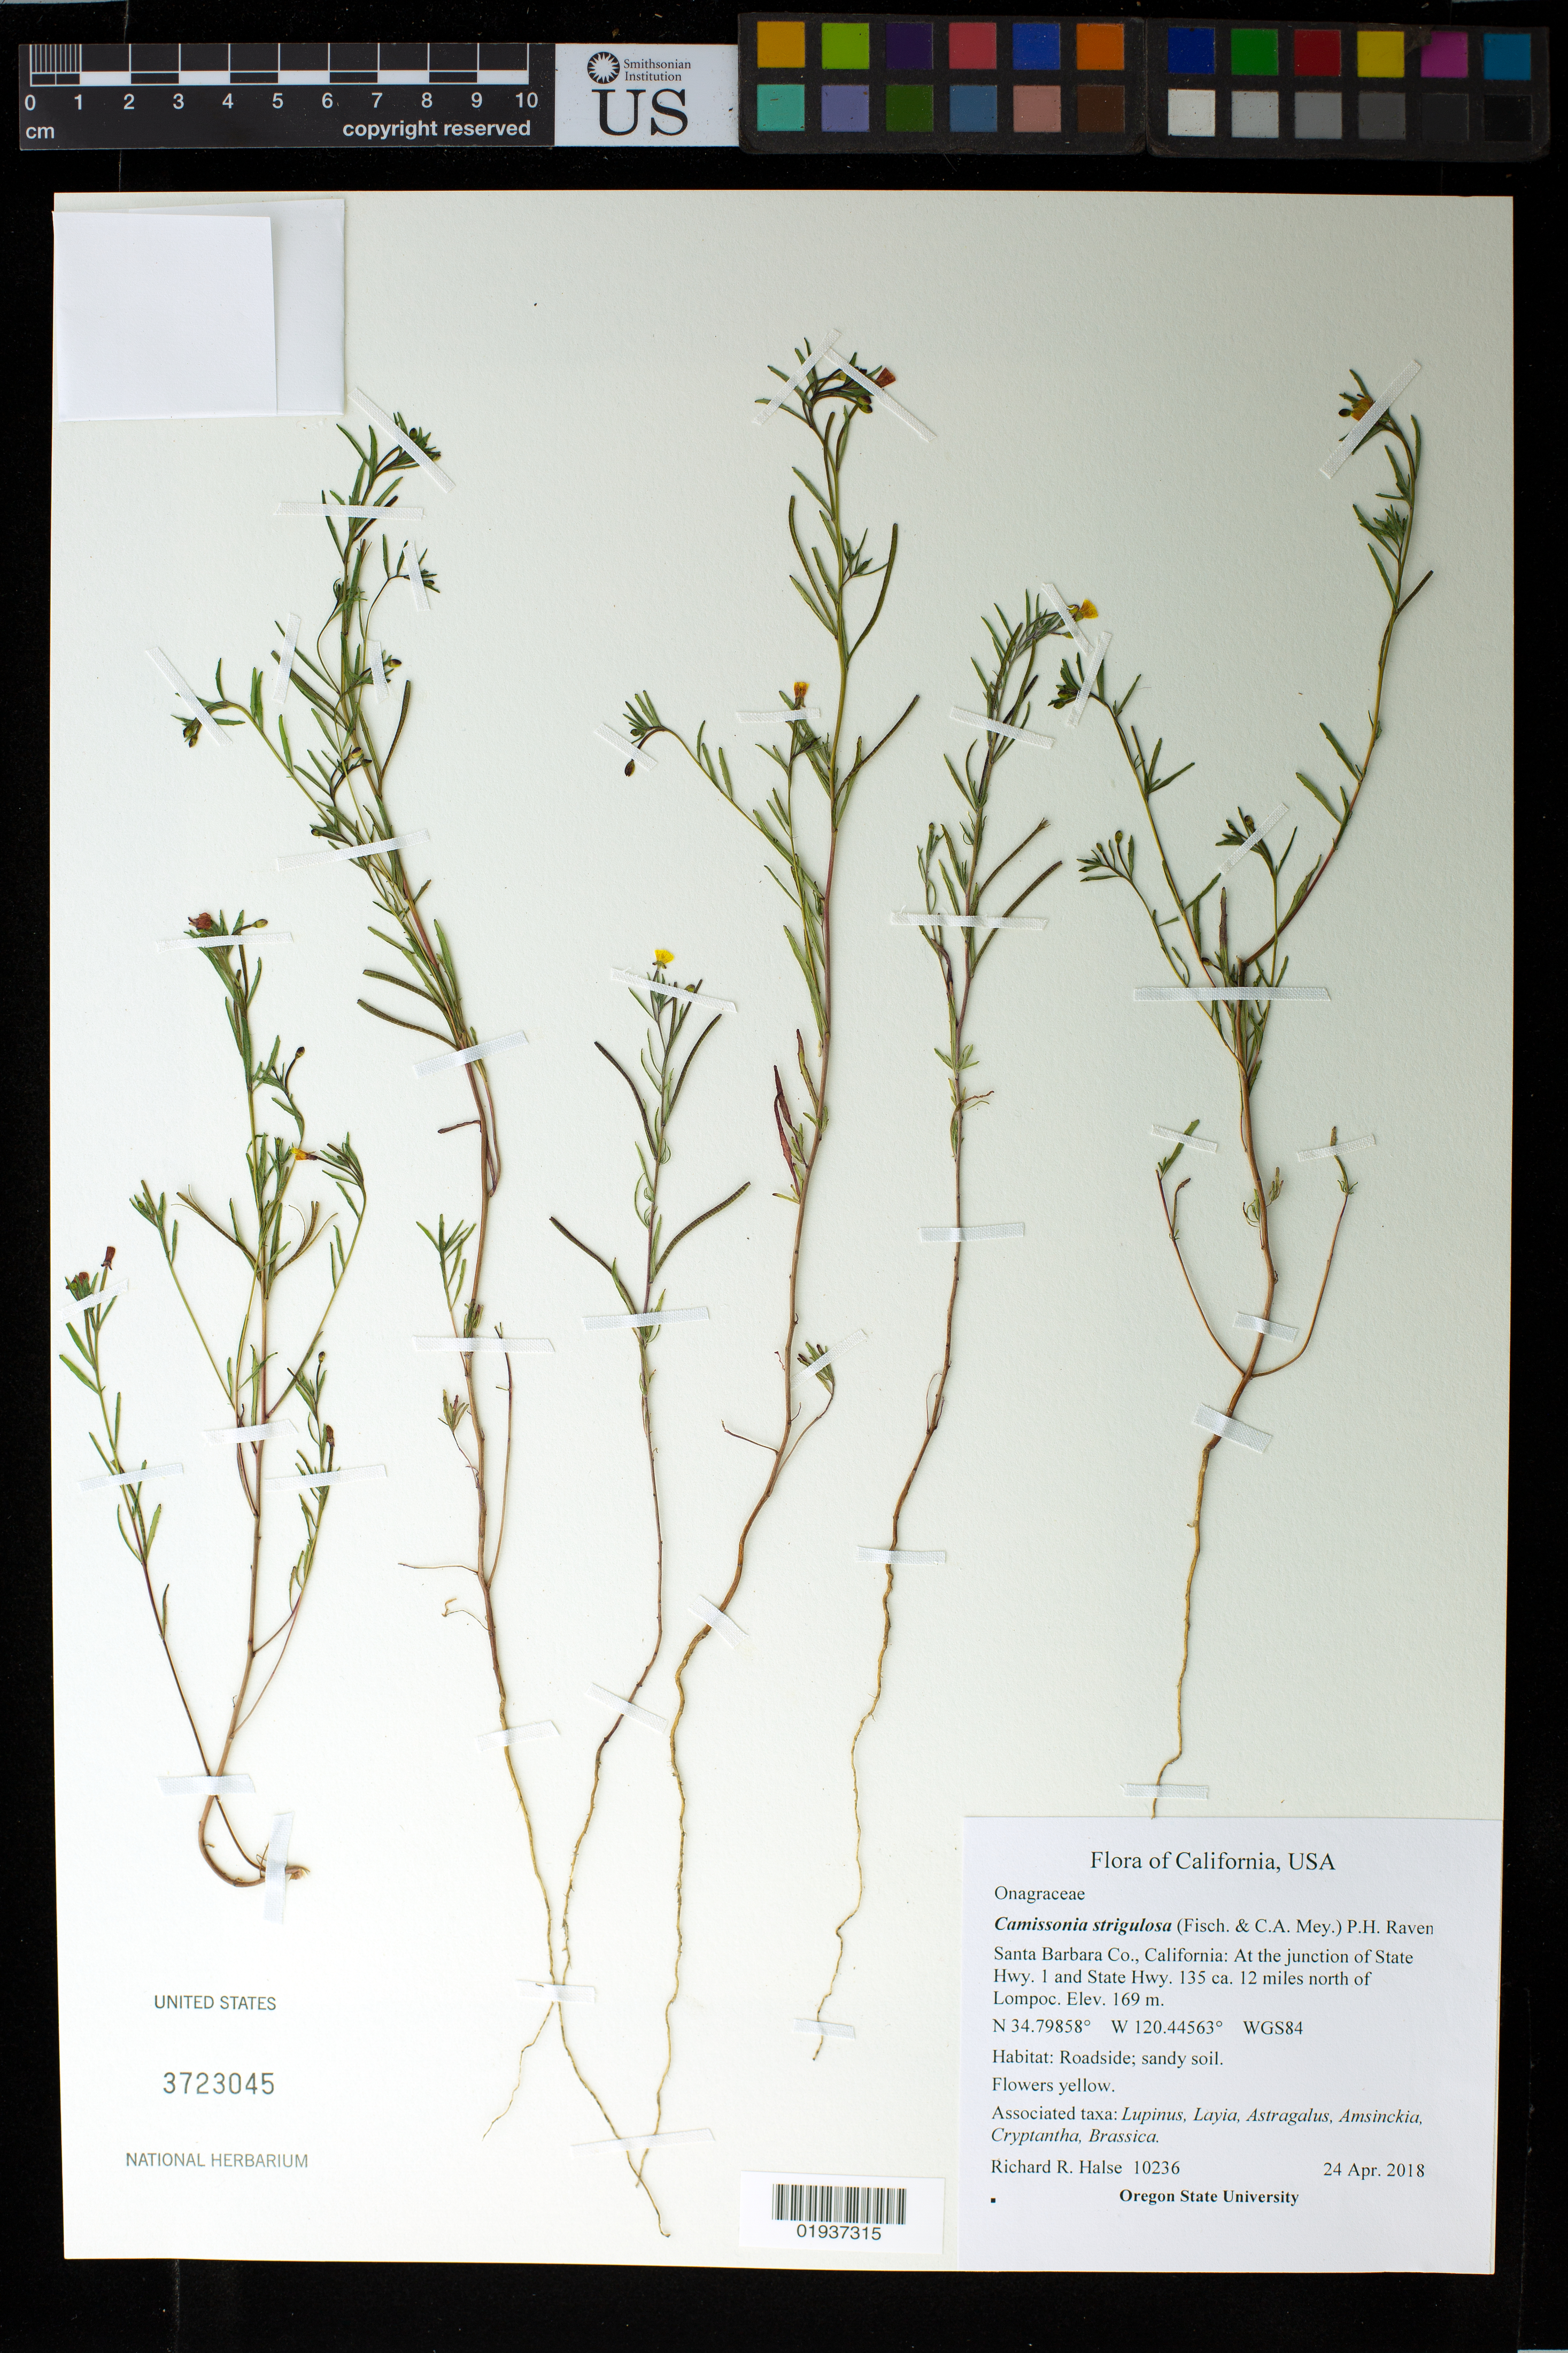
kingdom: Plantae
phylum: Tracheophyta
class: Magnoliopsida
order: Myrtales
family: Onagraceae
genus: Camissonia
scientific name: Camissonia strigulosa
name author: (Fisch. & C.A. Mey.) P.H. Raven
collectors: R. Halse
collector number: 10236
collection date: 2018-04-24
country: United States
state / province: California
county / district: Santa Barbara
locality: At the junction of State Hwy. 1 and State Hwy. 135 ca. 12 miles north of Lompoc.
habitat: Roadside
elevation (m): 169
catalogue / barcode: US 3723045